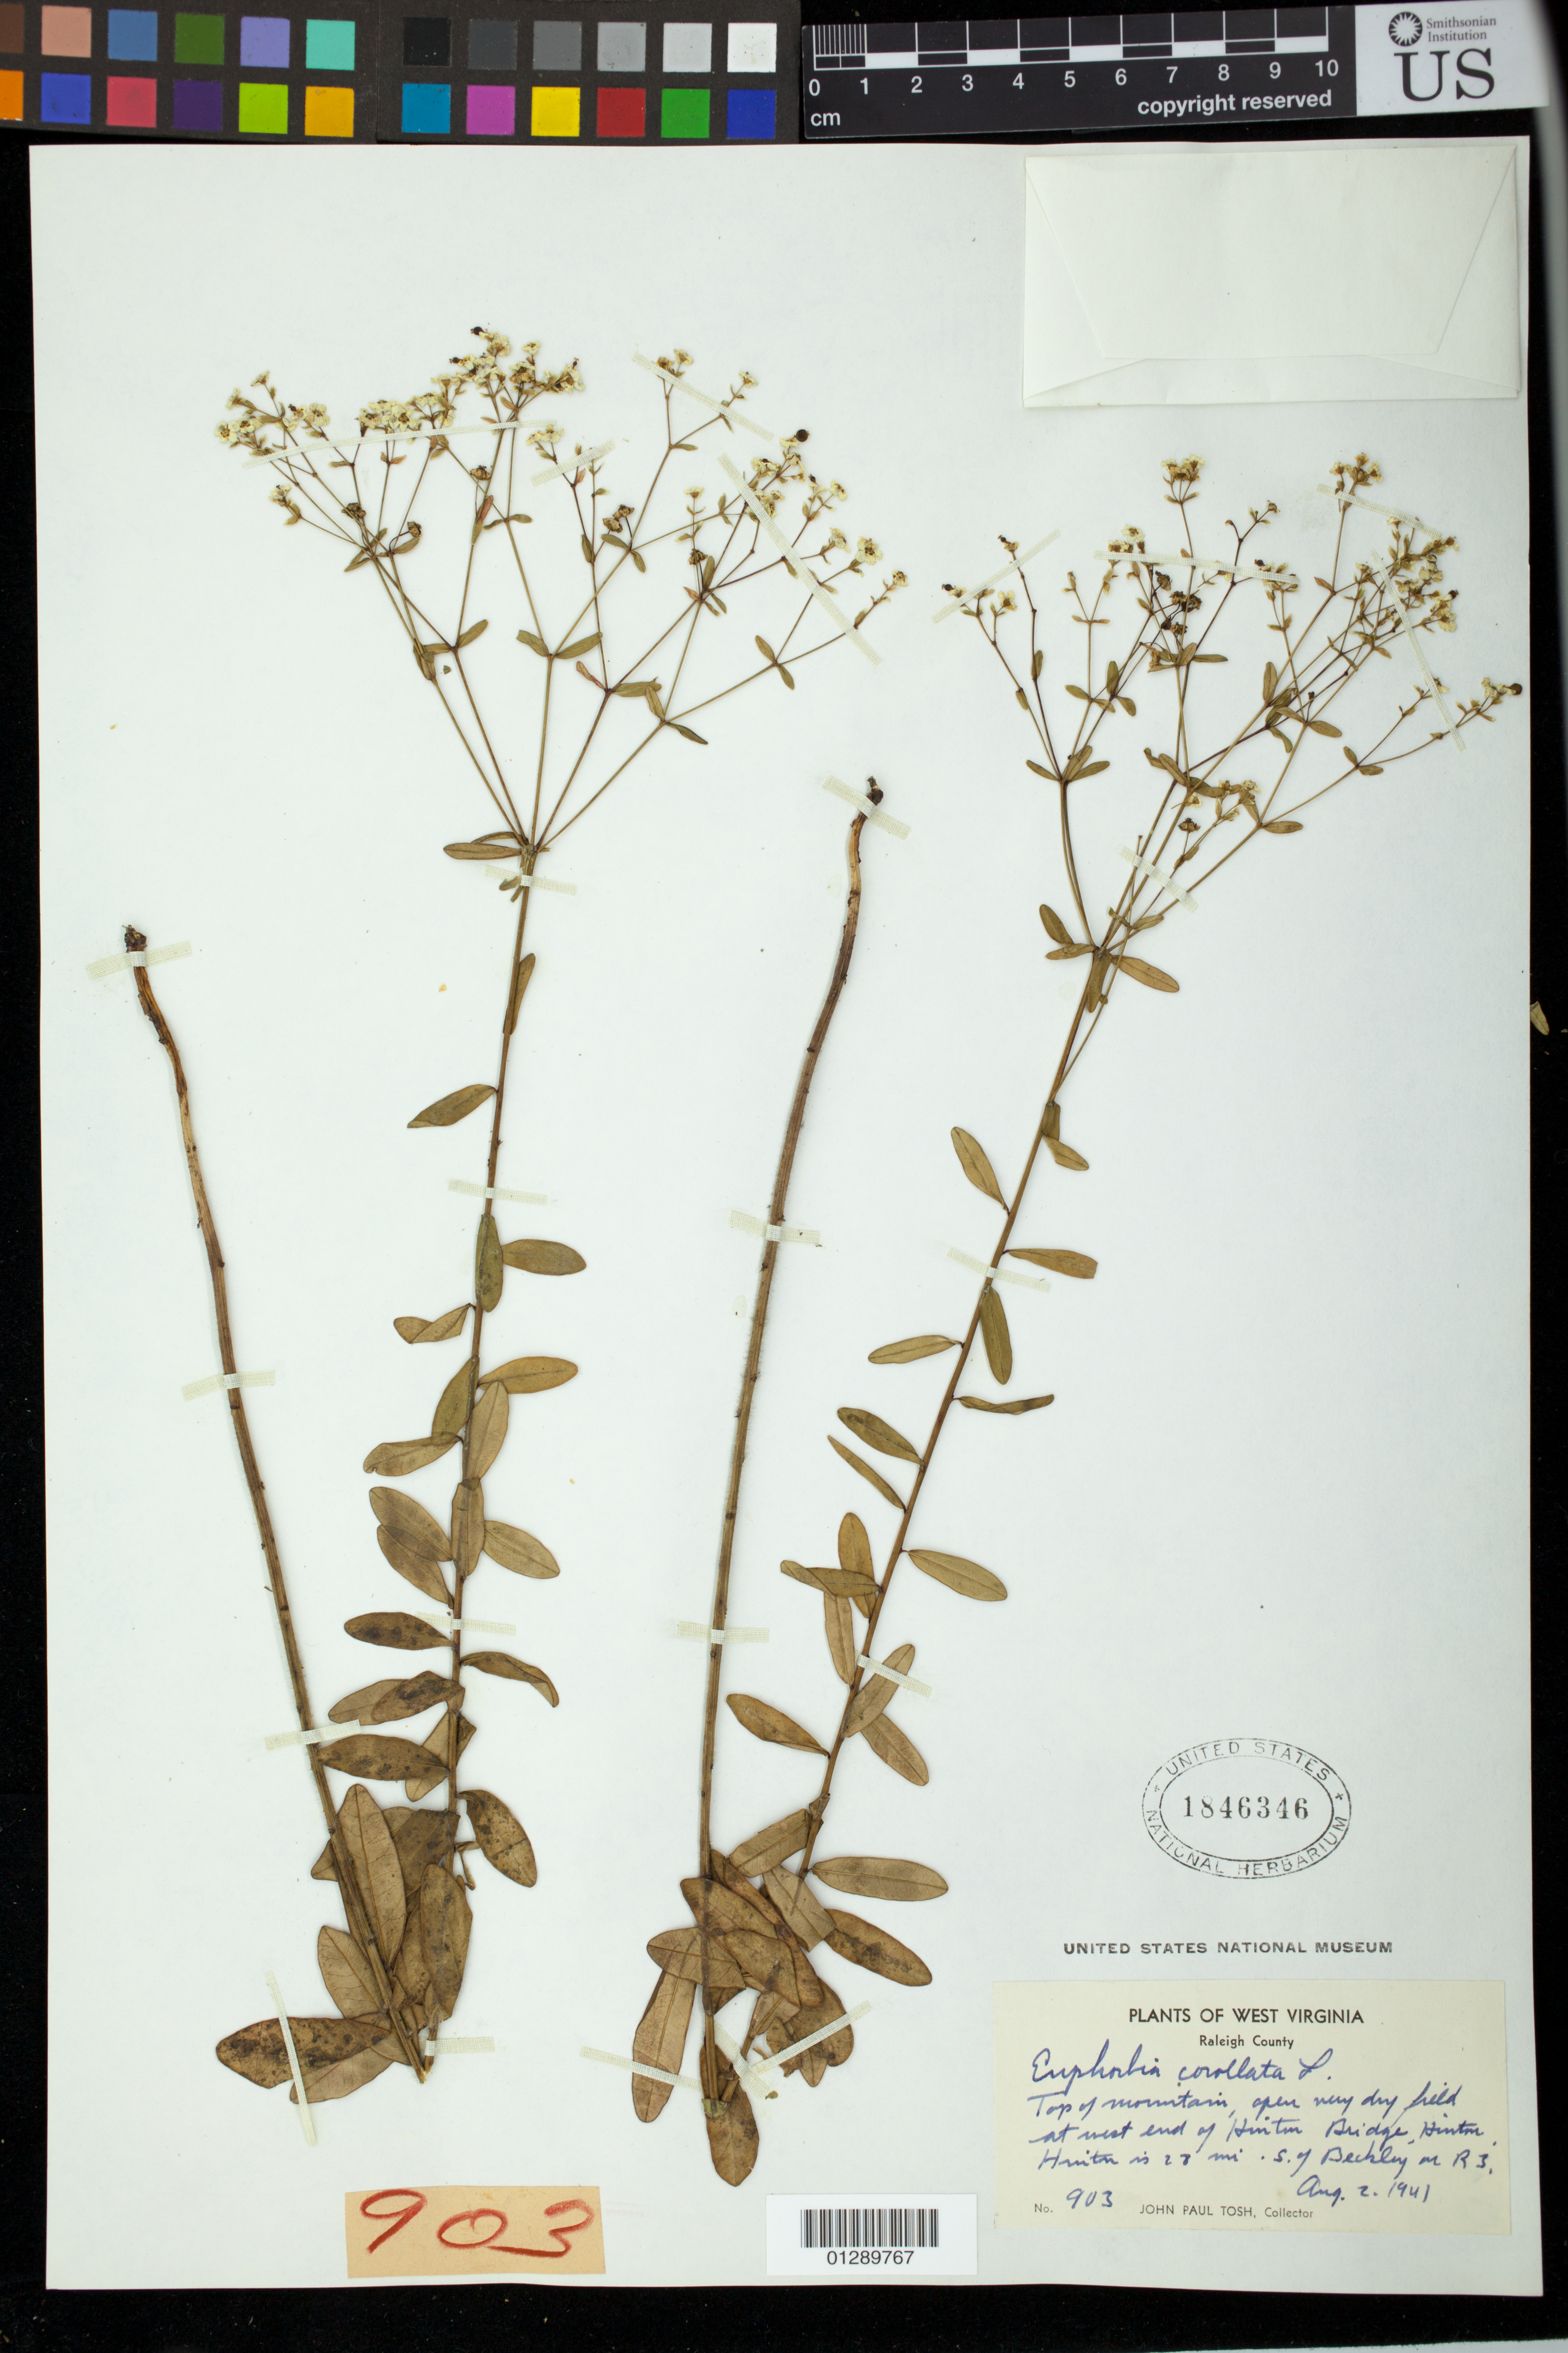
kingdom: Plantae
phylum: Tracheophyta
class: Magnoliopsida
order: Malpighiales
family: Euphorbiaceae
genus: Euphorbia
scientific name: Euphorbia corollata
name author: L.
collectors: J. Tosh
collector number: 903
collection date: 1941-08-02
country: United States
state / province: West Virginia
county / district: Summers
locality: Top of mountain, west end of Hinton Bridge, Hinton. Hinton is 28 mi. S.W. Beckley on R3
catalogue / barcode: US 1846346